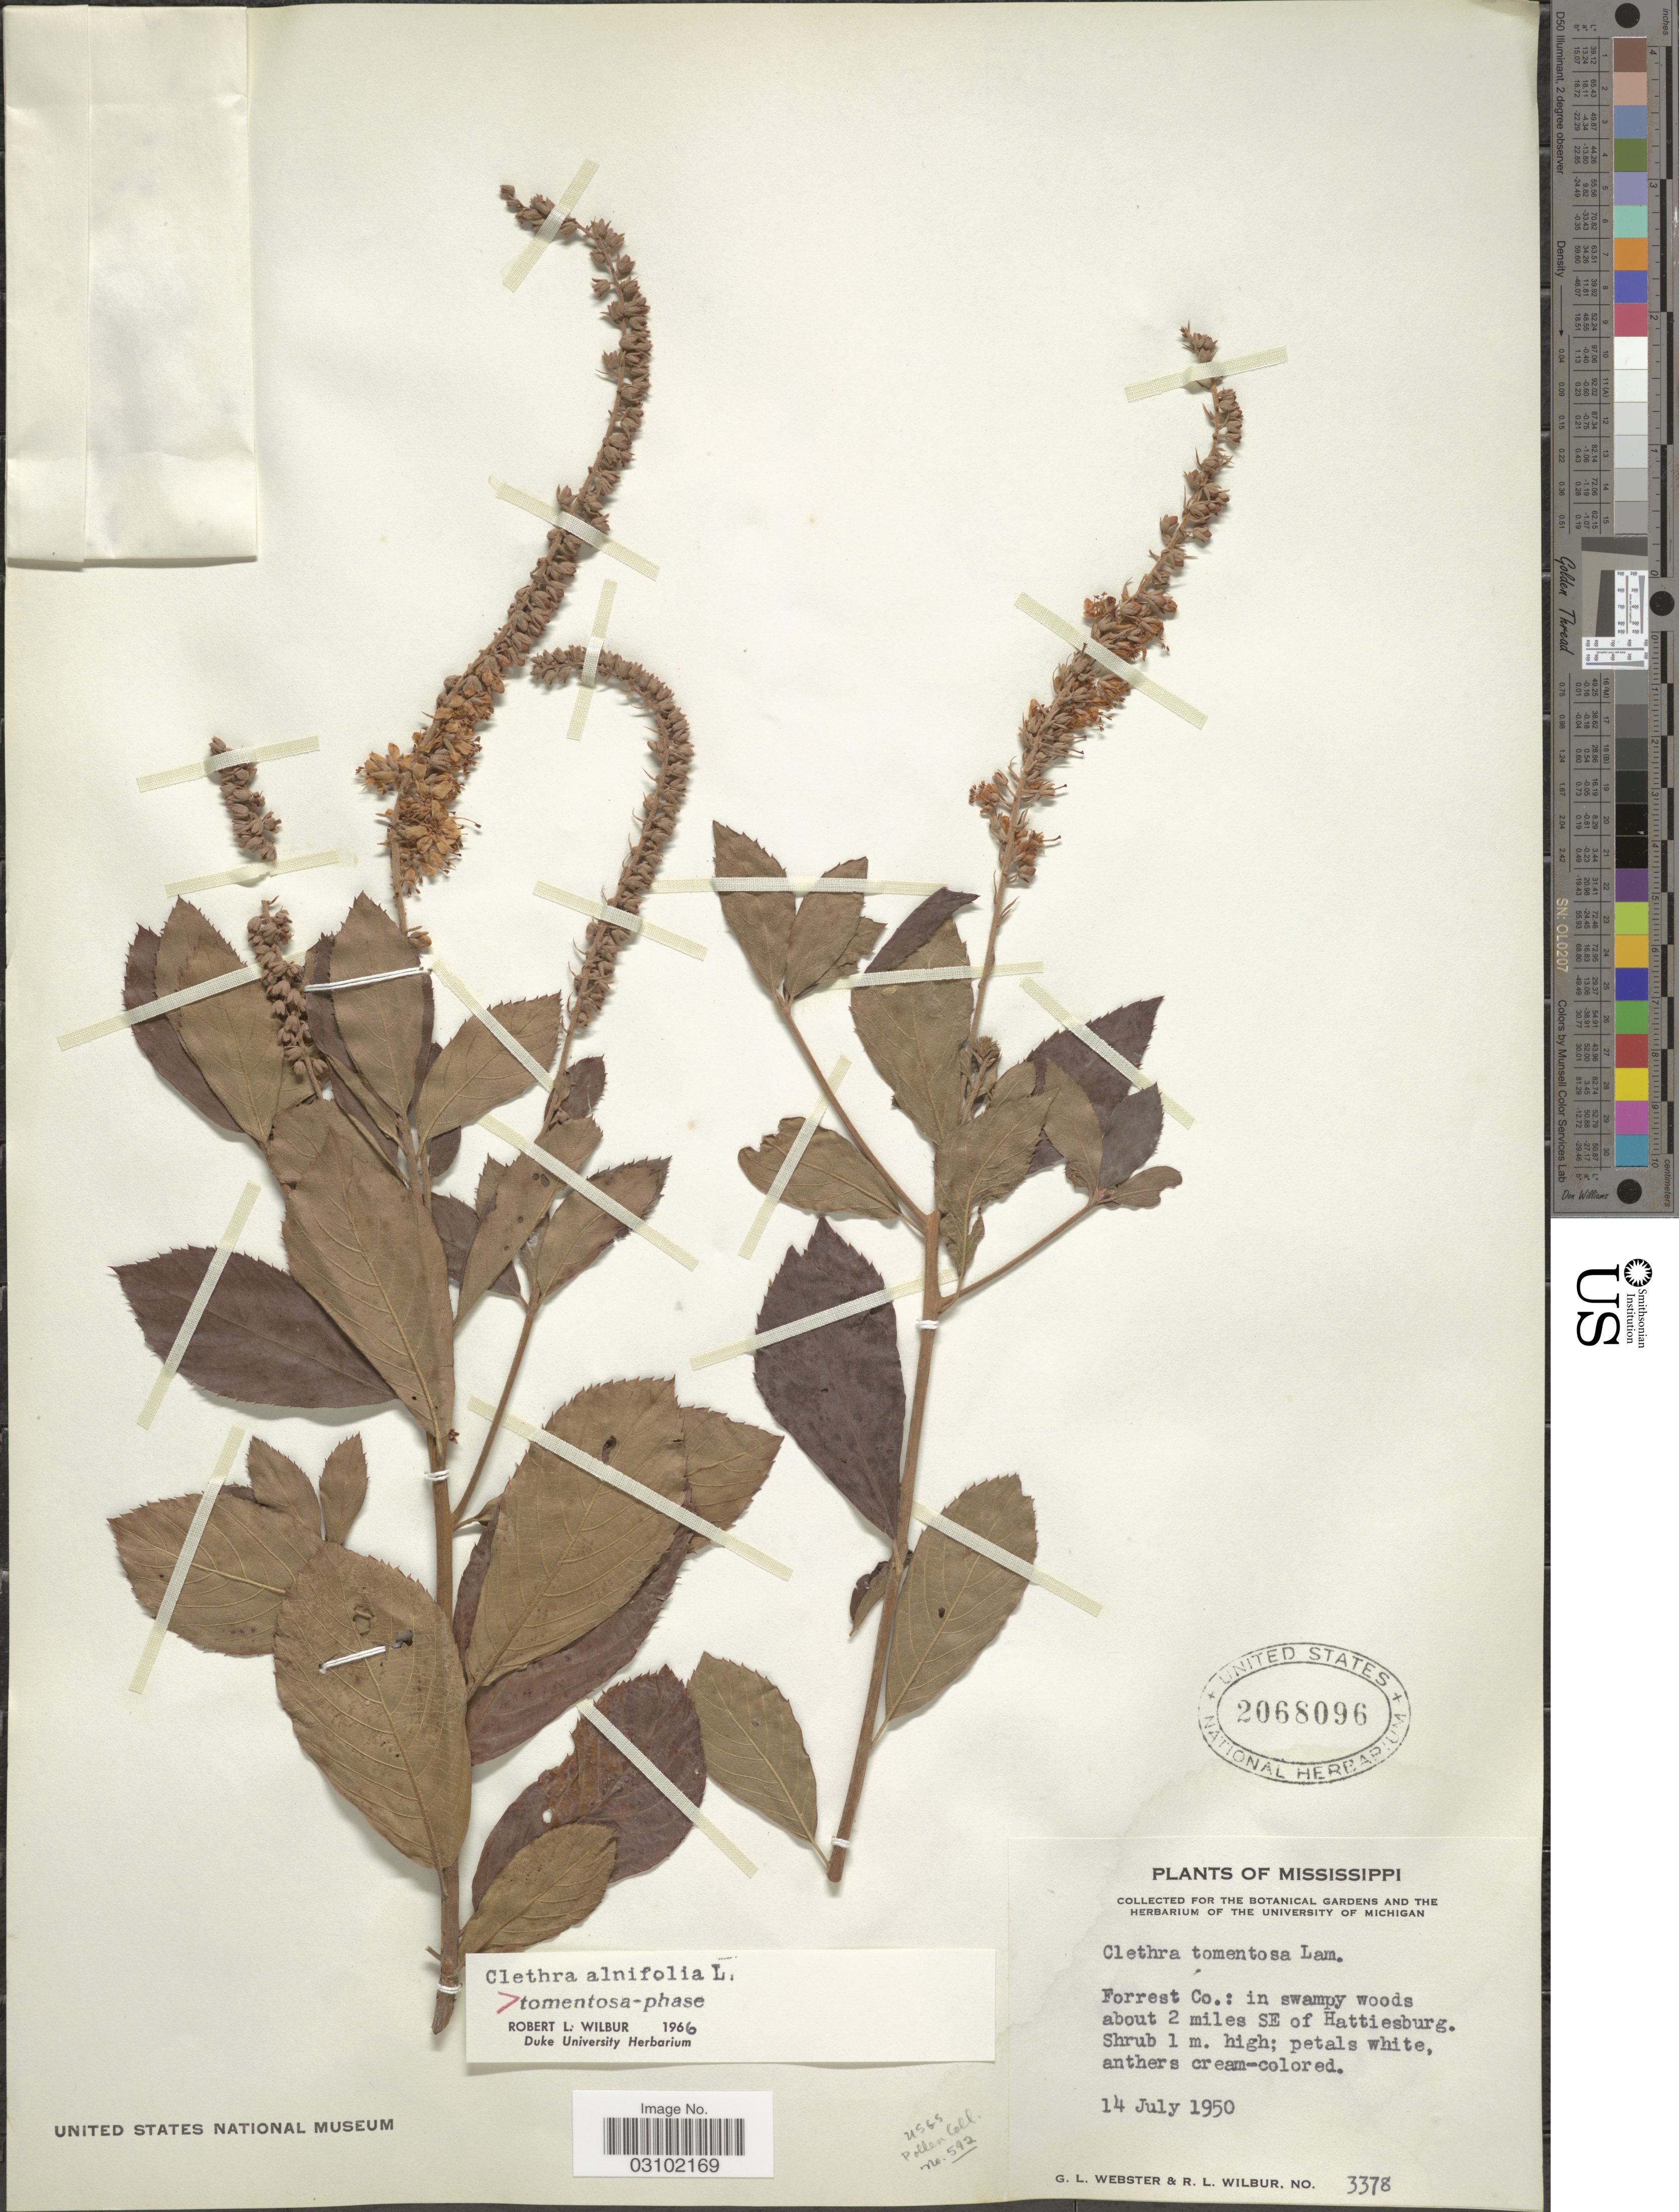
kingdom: Plantae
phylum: Tracheophyta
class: Magnoliopsida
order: Ericales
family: Clethraceae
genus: Clethra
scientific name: Clethra alnifolia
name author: L.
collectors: G. L. Webster & R. L. Wilbur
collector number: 3378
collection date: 1950-07-14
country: United States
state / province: Mississippi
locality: Forrest Co.: in swampy woods about 2 miles SE of Hattiesburg.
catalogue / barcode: US 2068096